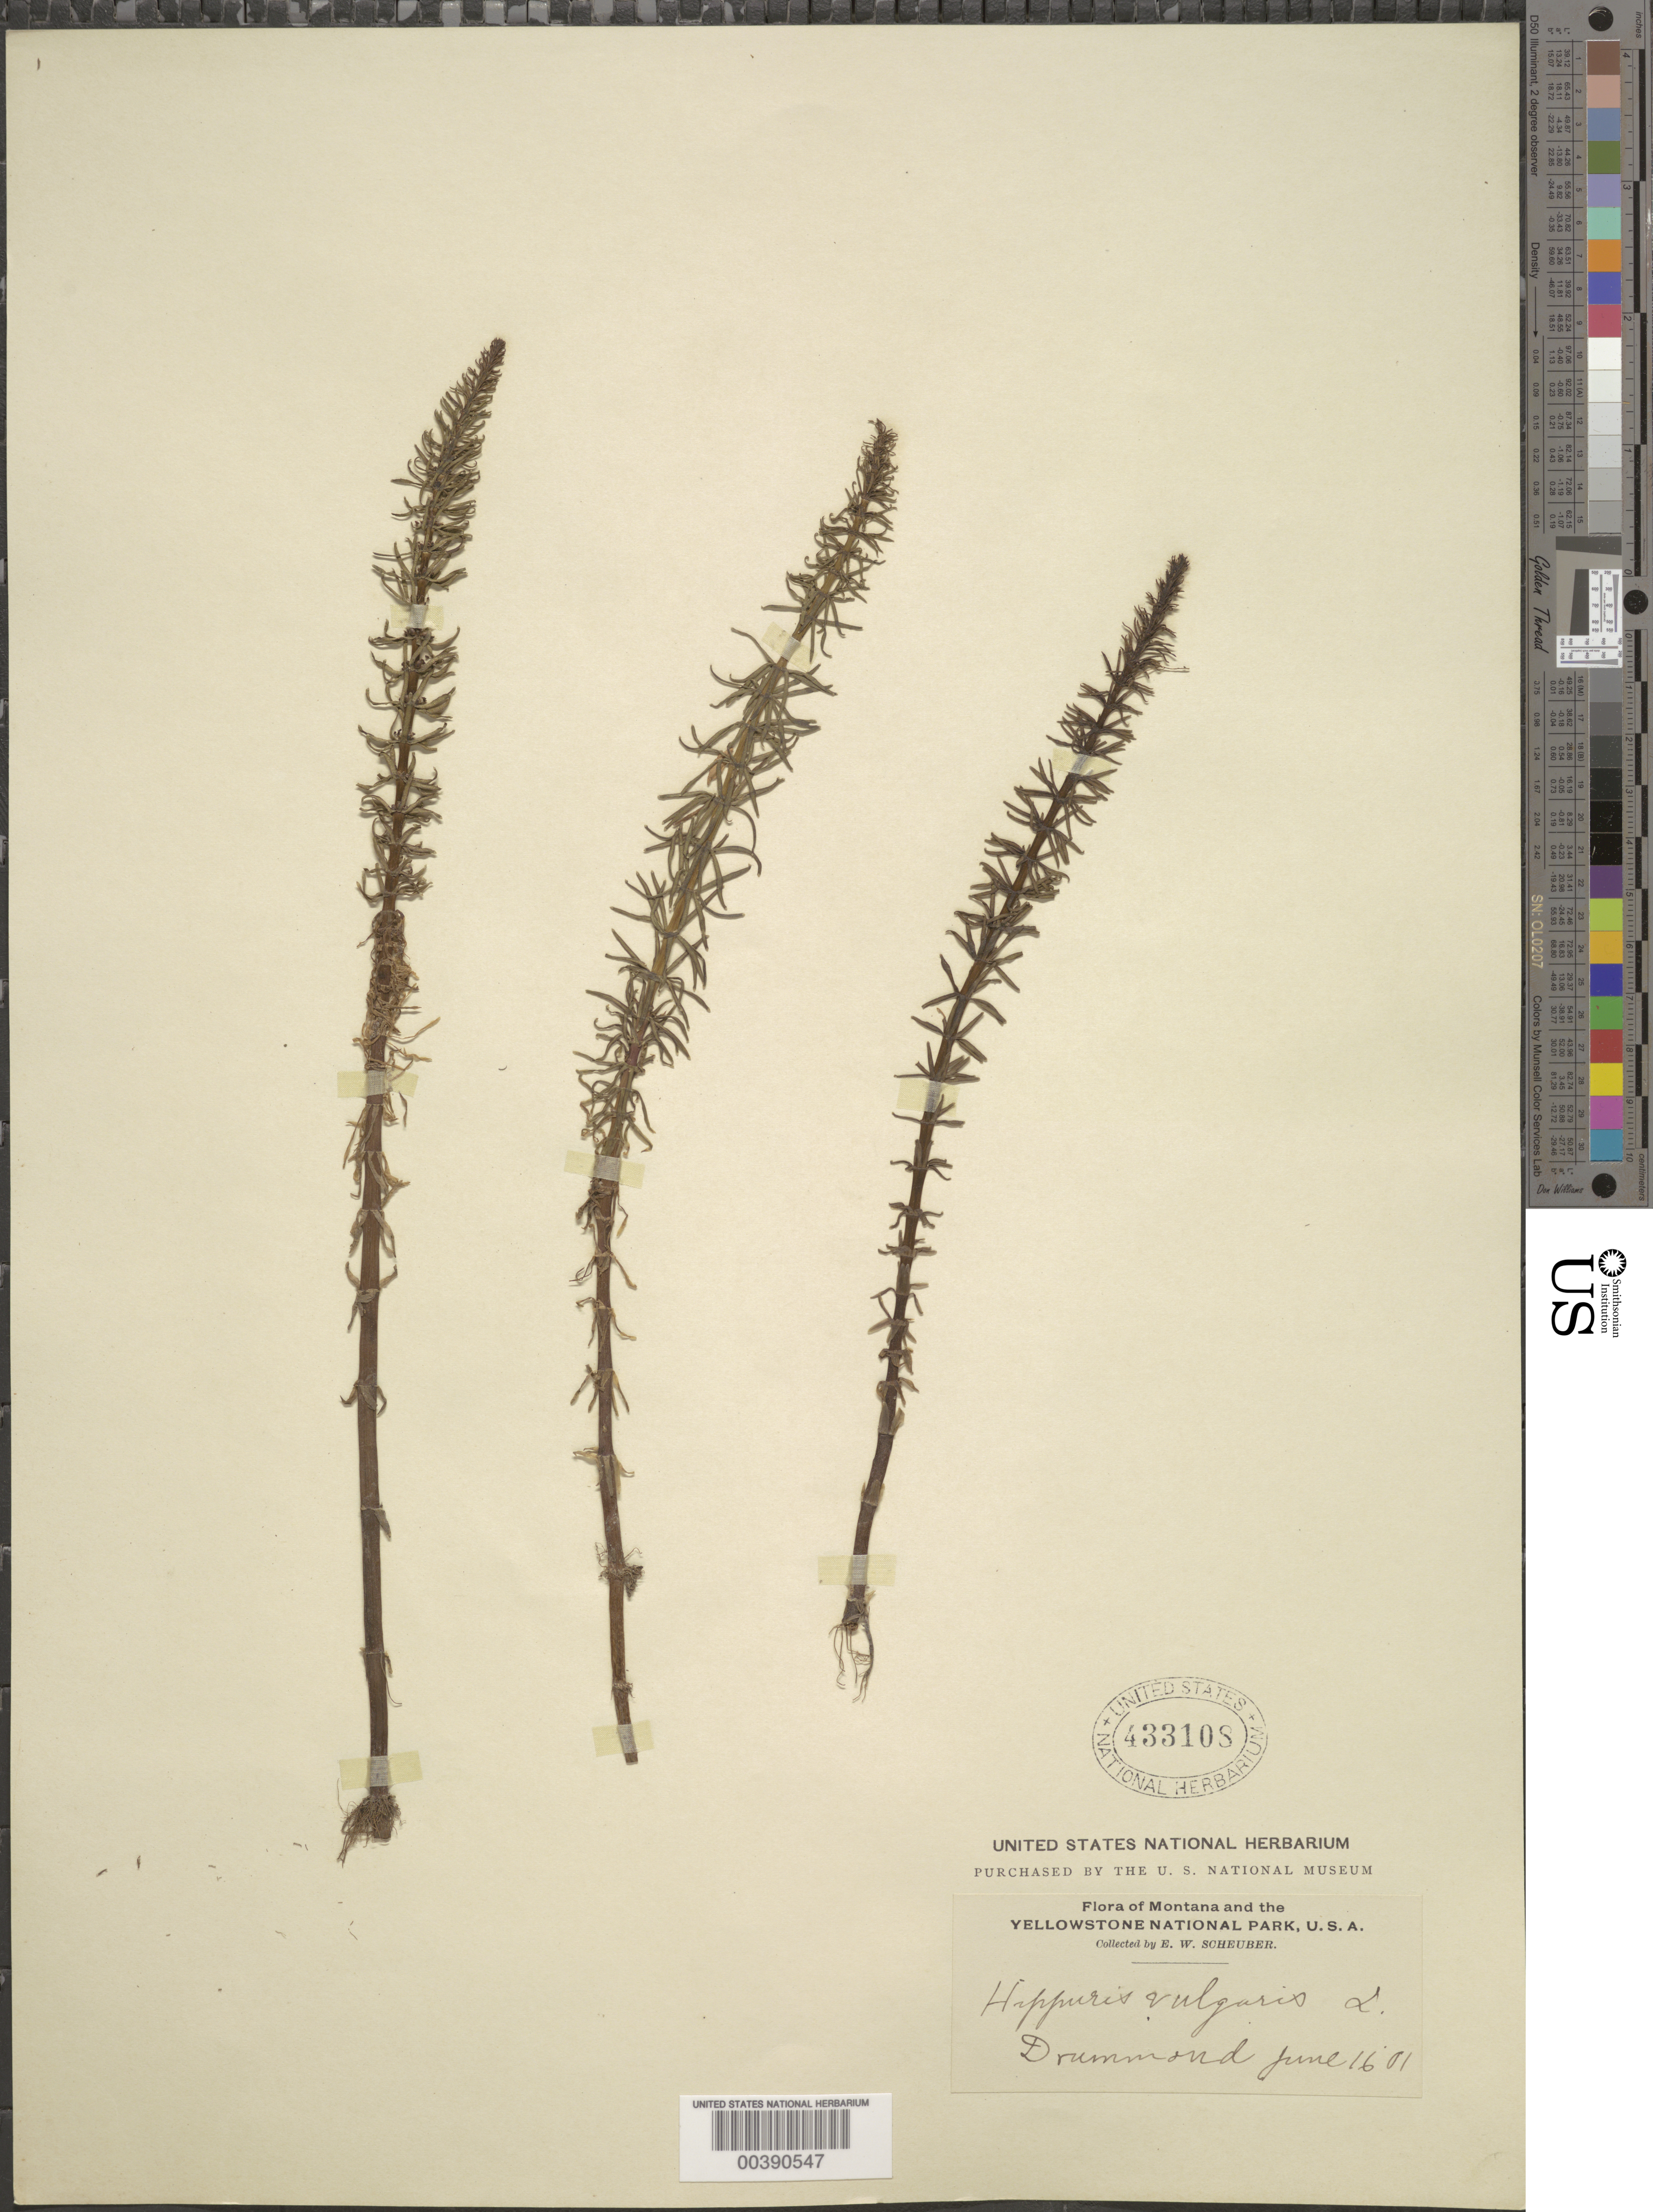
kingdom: Plantae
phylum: Tracheophyta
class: Magnoliopsida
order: Lamiales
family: Plantaginaceae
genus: Hippuris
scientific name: Hippuris vulgaris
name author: L.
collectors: E. Scheuber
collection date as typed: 16 Jun 1901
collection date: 1901-06-16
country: United States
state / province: Montana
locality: Yellowstone park, drummond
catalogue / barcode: US 433108